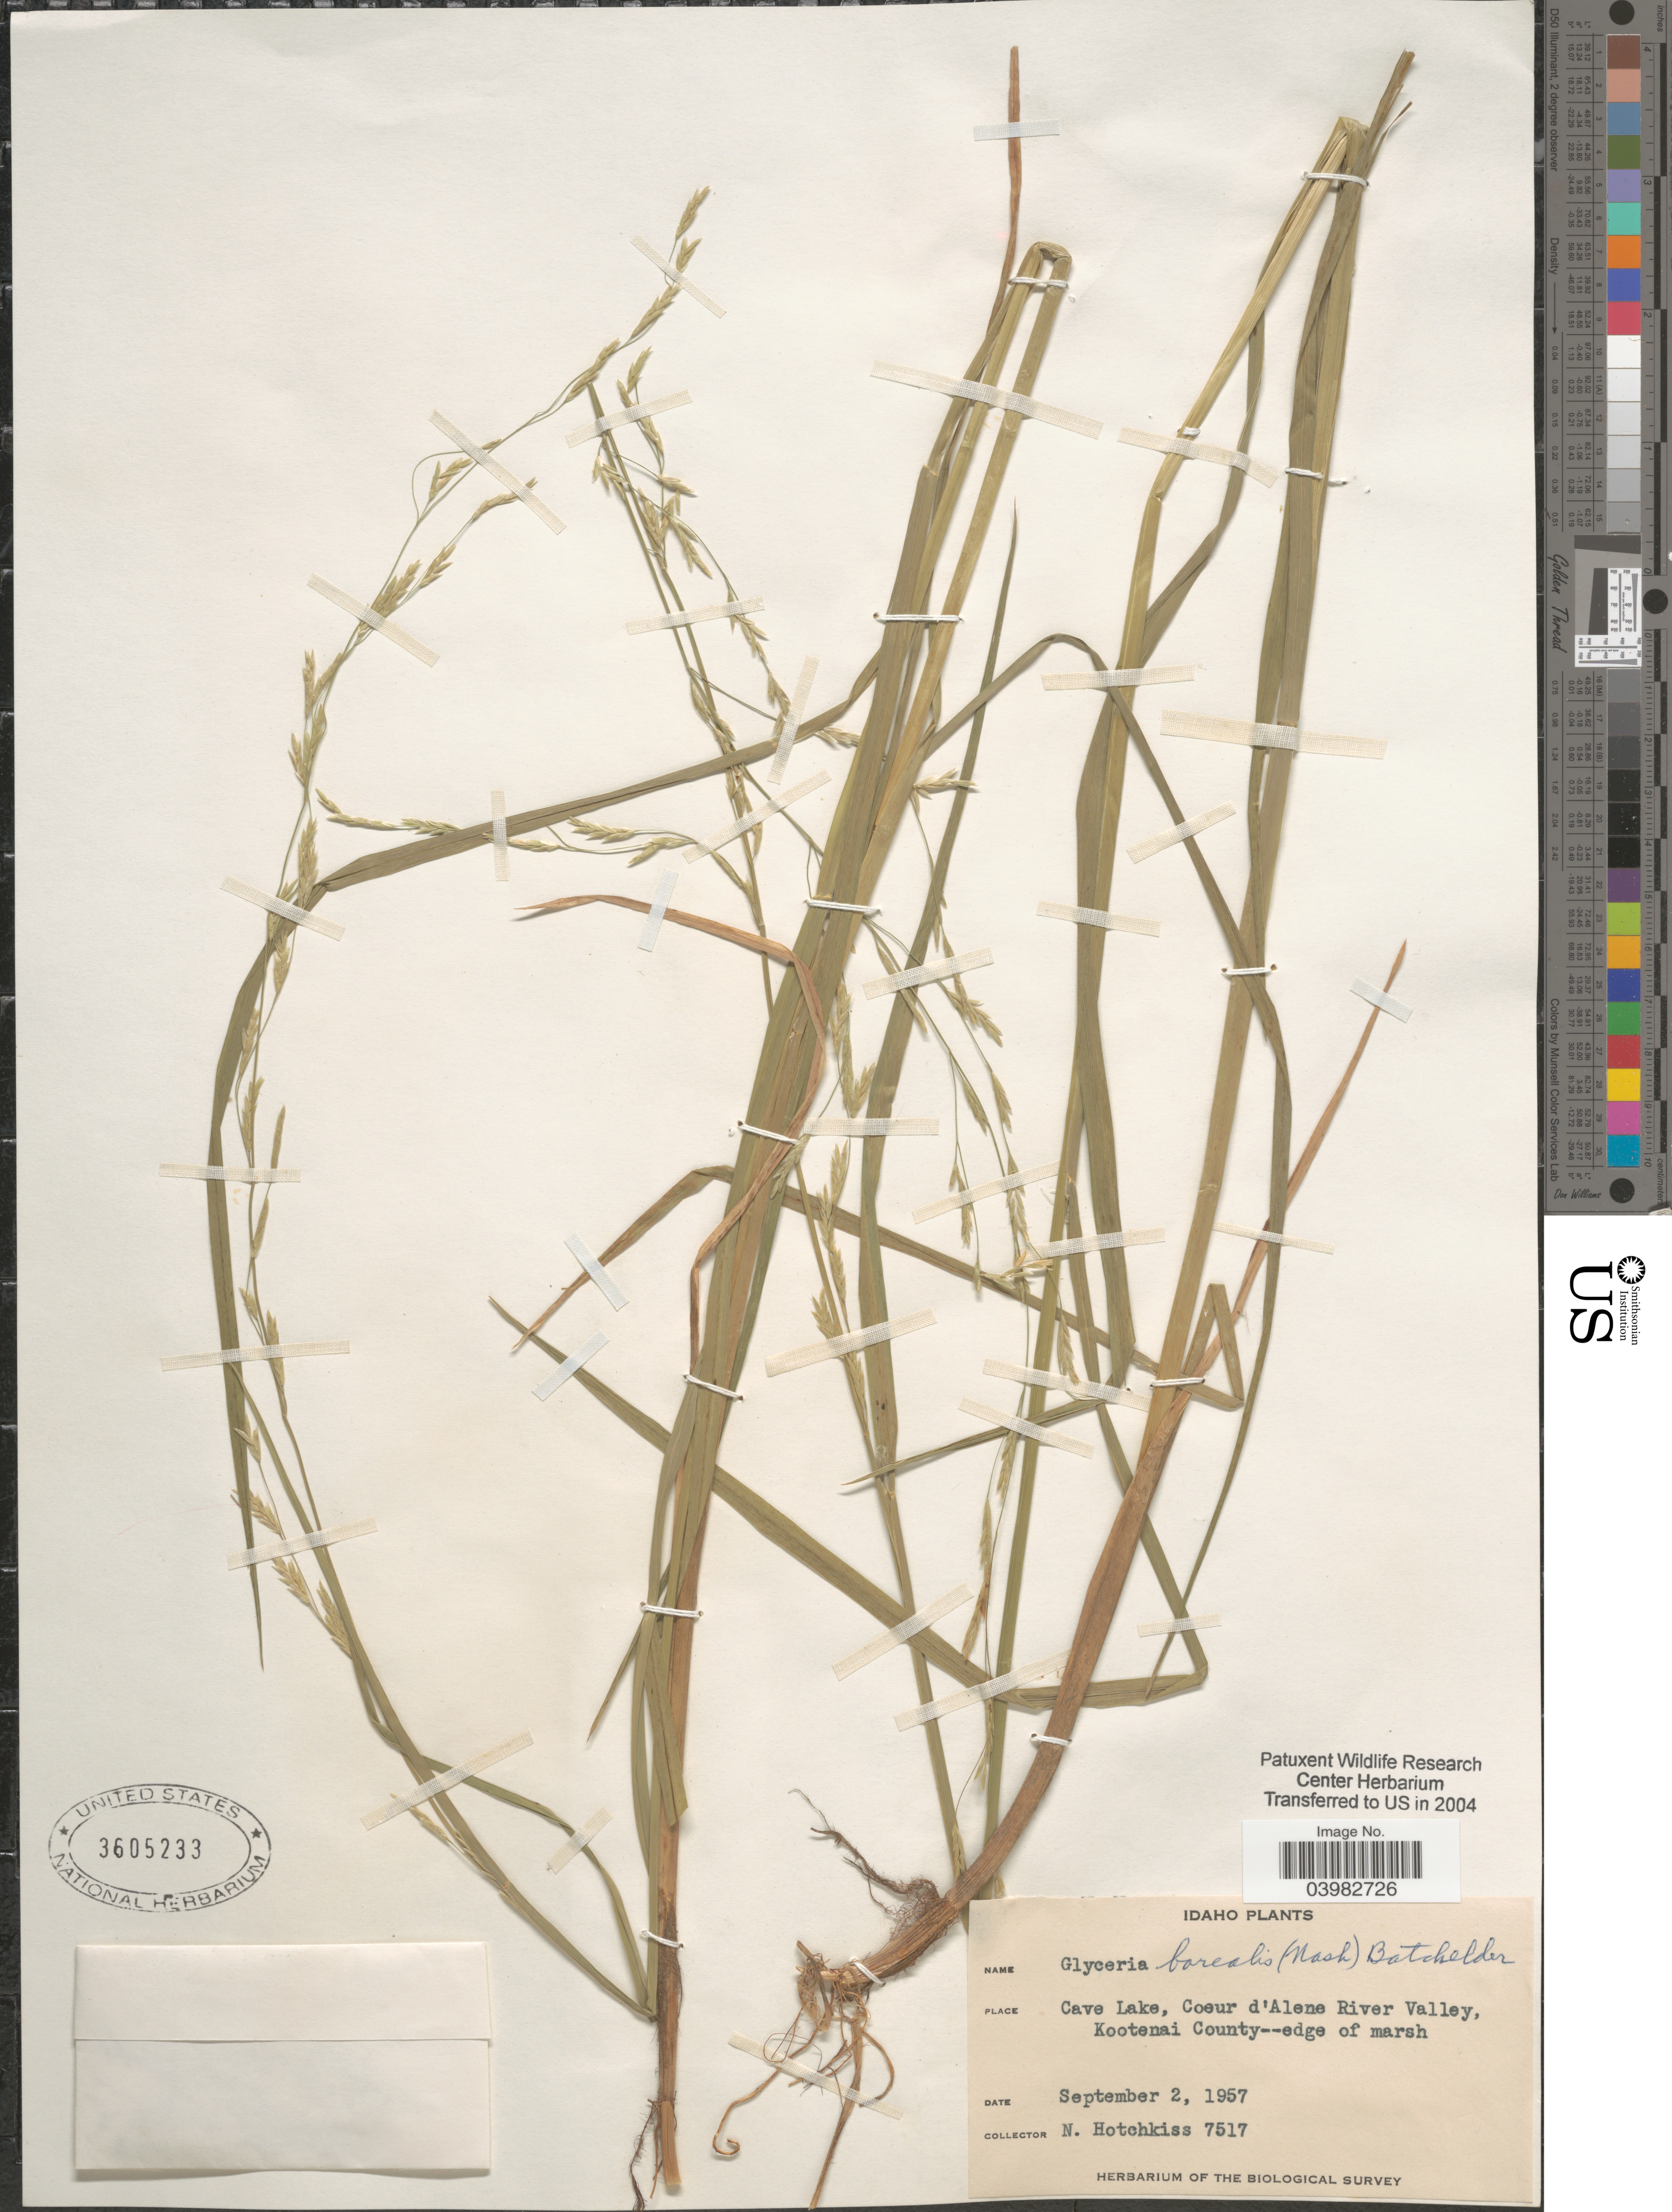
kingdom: Plantae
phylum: Tracheophyta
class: Liliopsida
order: Poales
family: Poaceae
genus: Glyceria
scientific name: Glyceria borealis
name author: (Nash) Batchelder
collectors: N. Hotchkiss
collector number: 7517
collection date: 1957-09-02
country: United States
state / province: Idaho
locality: Cave Lake, Coeur d'Alene River Valley, Kootenai County.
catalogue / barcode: US 3605233